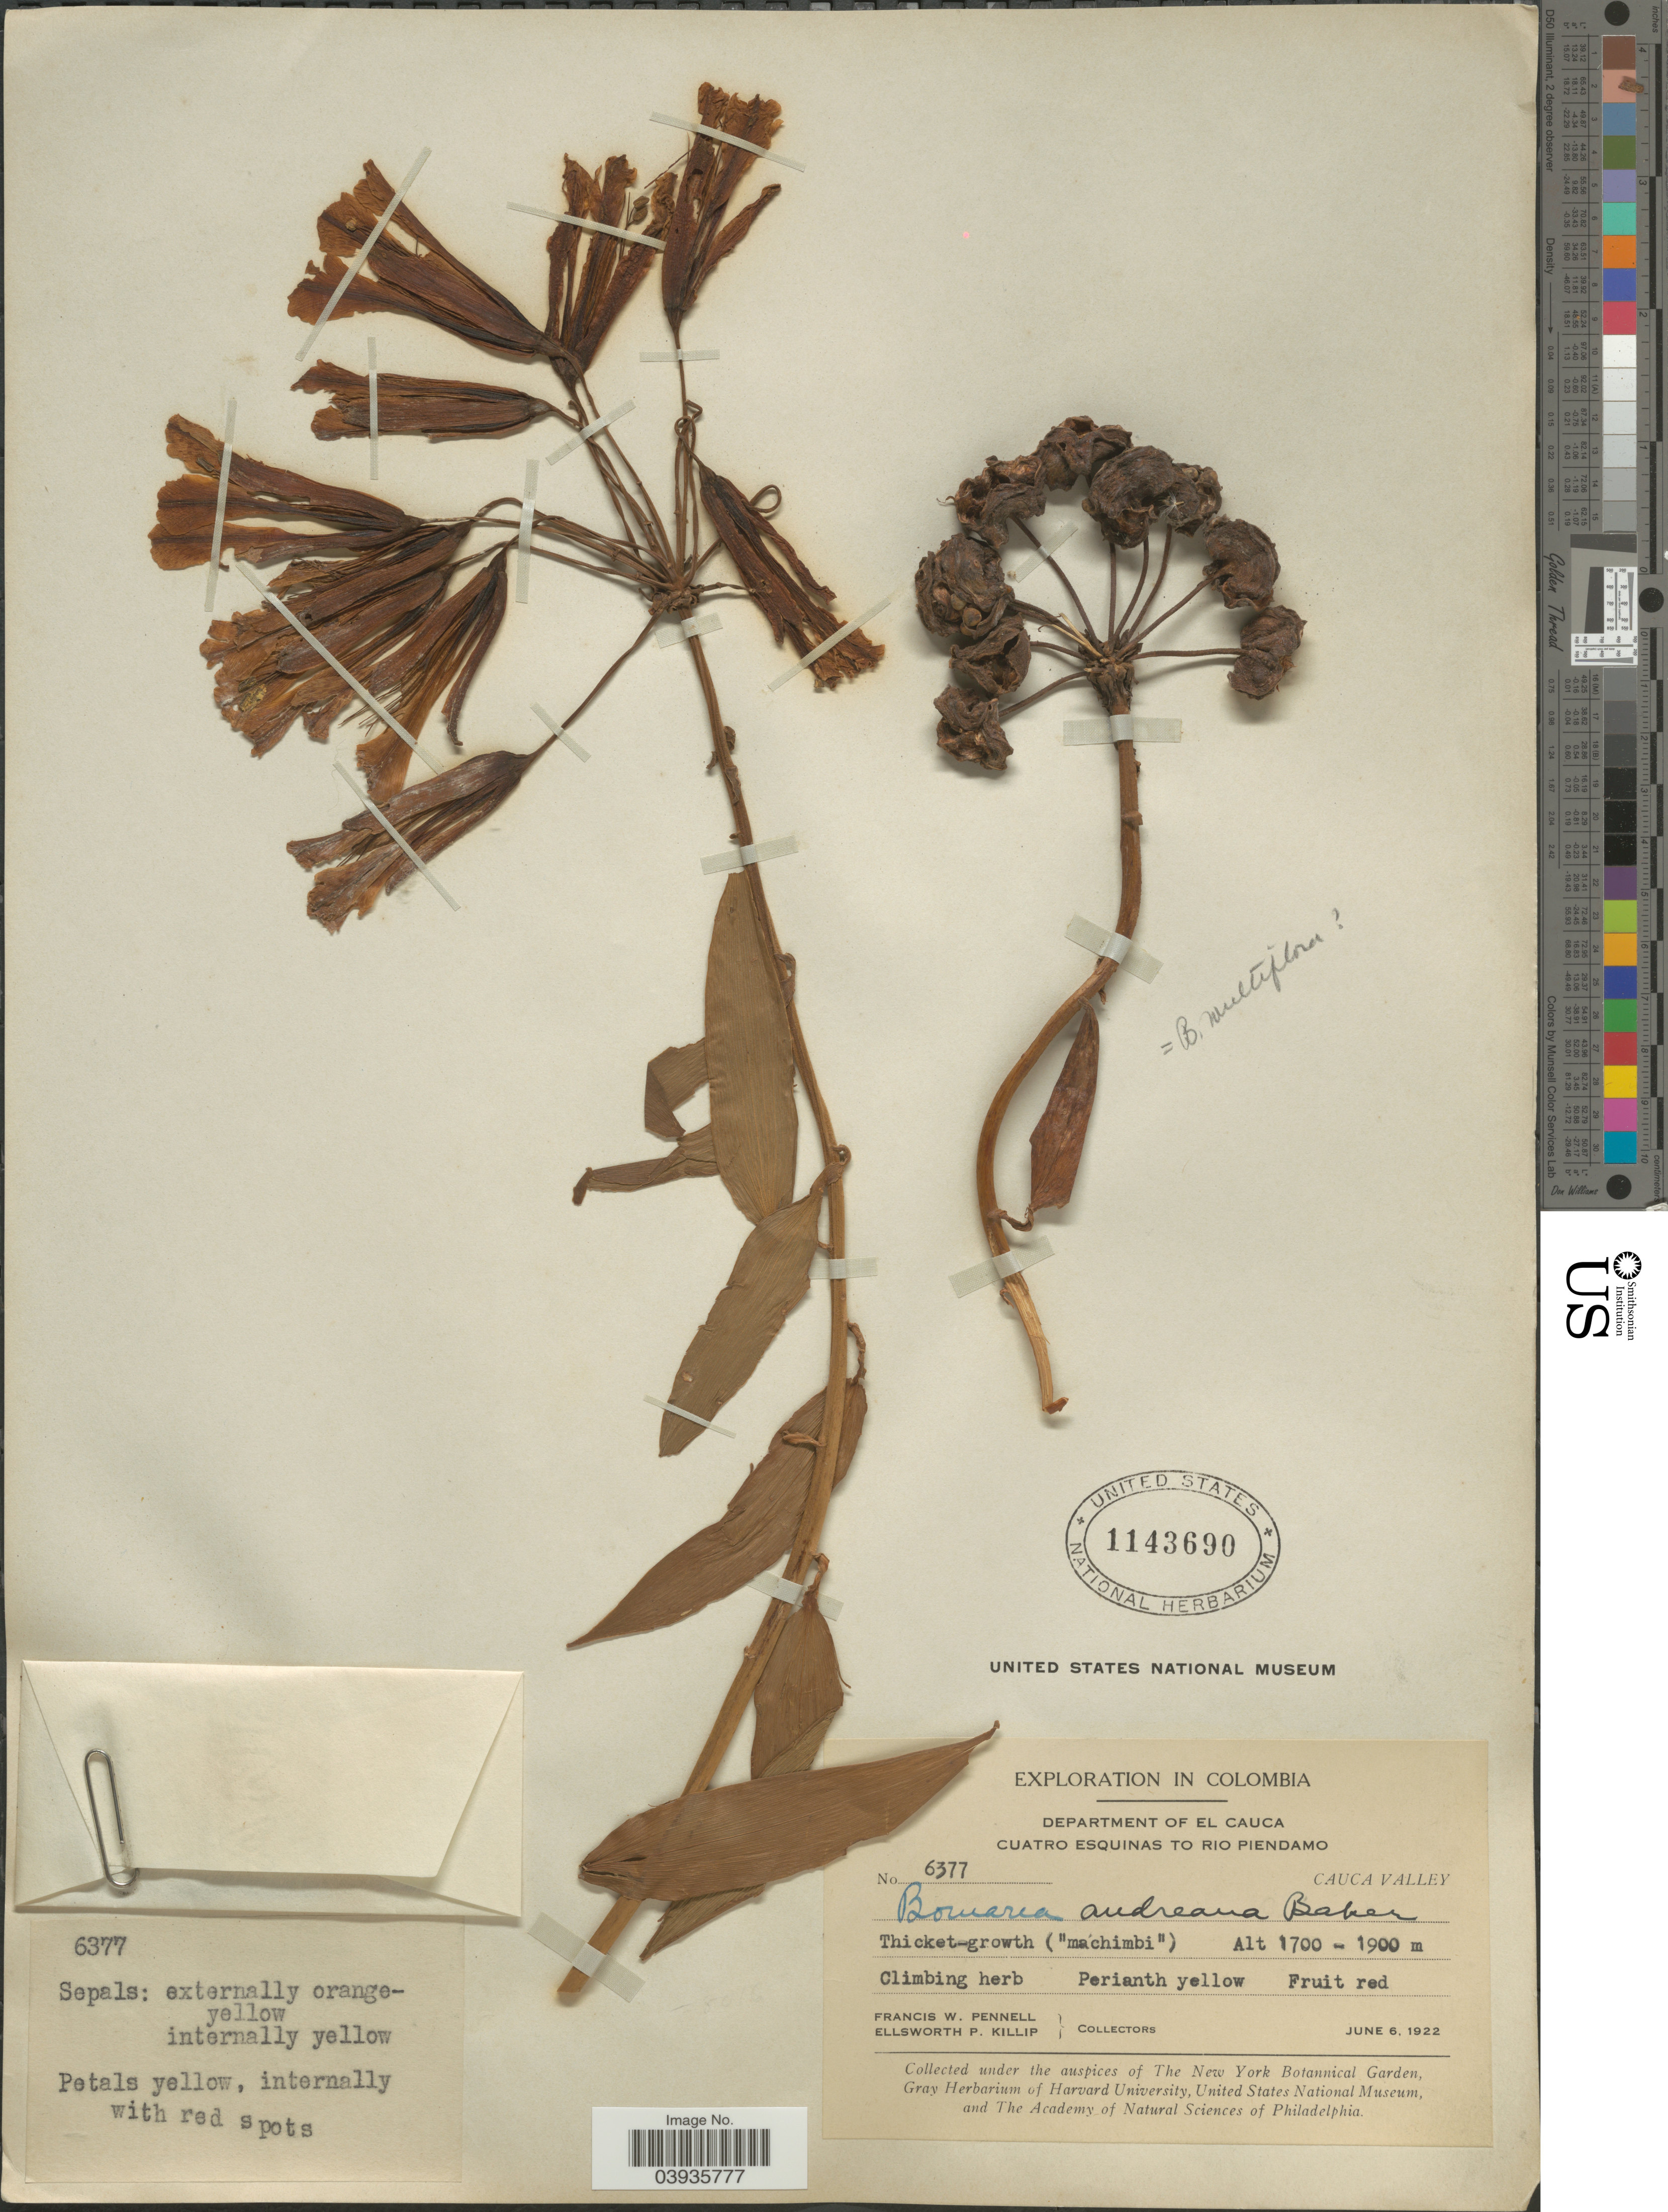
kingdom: Plantae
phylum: Tracheophyta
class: Liliopsida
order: Liliales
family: Alstroemeriaceae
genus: Bomarea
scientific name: Bomarea andreana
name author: Baker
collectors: F. W. Pennell & E. P. Killip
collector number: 6377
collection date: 1922-06-06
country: Colombia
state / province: Cauca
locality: Department of El Cauca. Cuatro Esquinas to Rio Piendamo. Cauca Valley.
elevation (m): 1700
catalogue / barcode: US 1143690